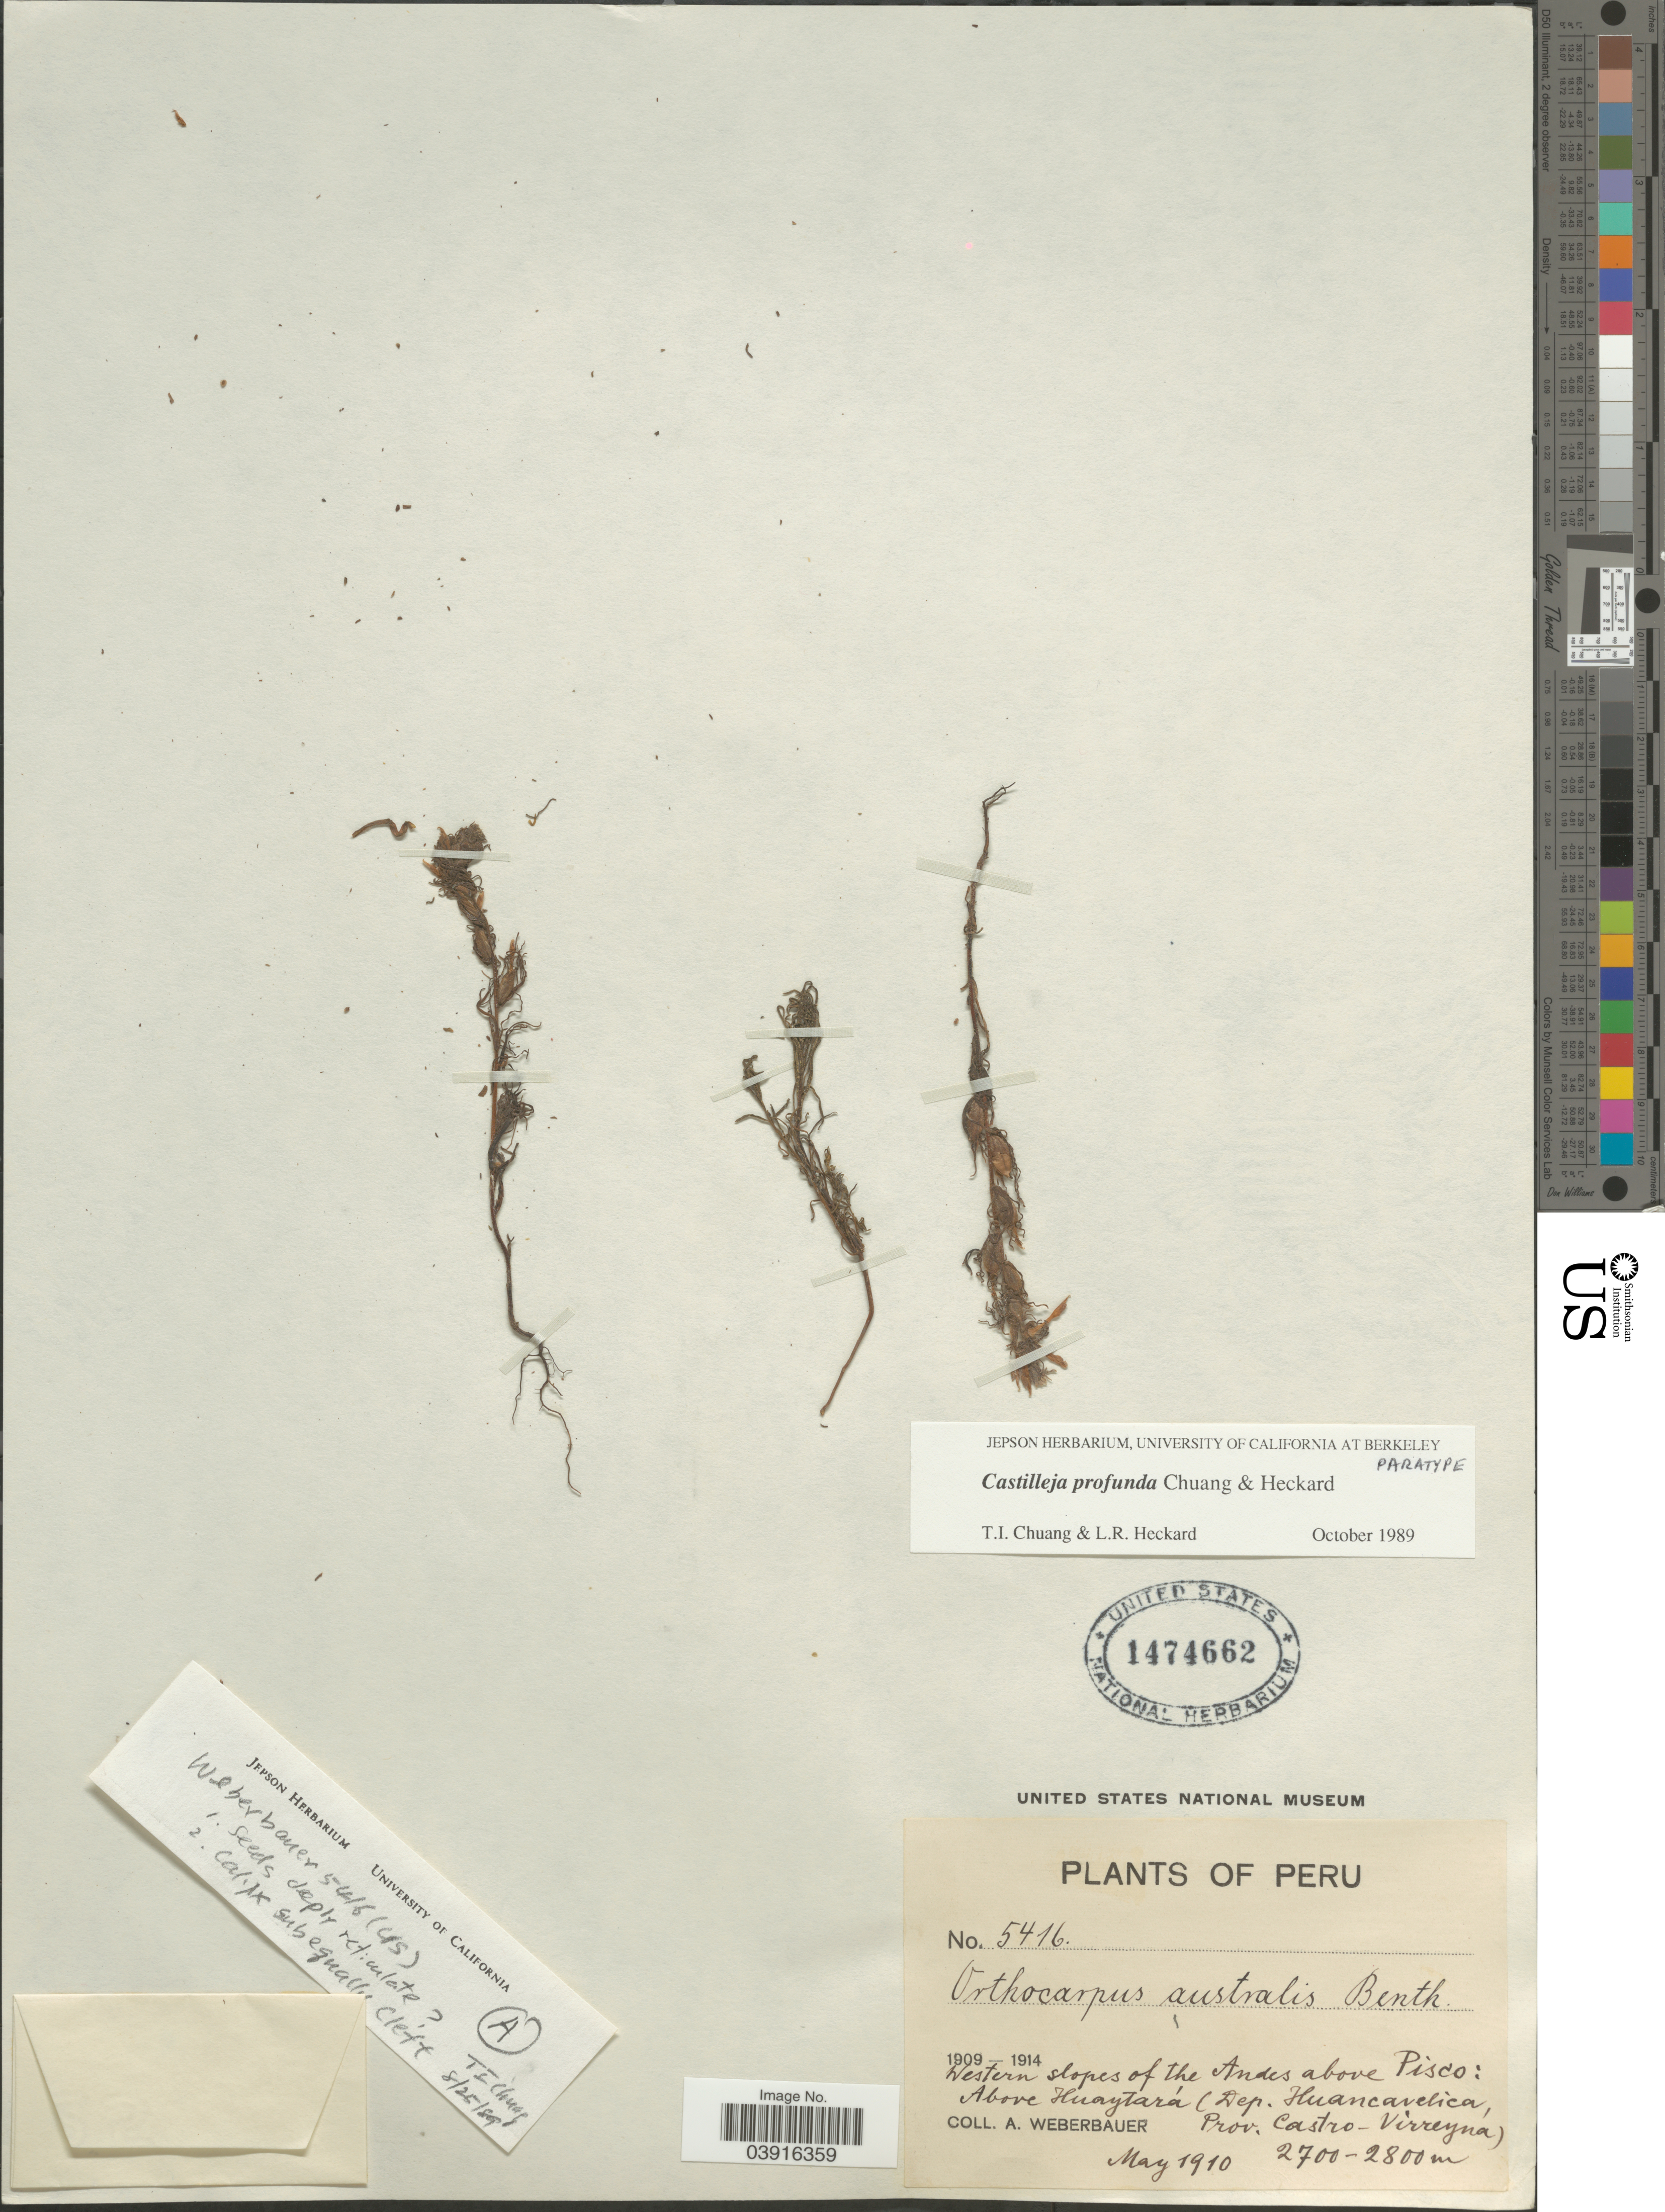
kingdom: Plantae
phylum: Tracheophyta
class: Magnoliopsida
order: Lamiales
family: Orobanchaceae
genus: Castilleja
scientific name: Castilleja profunda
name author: T.I. Chuang & Heckard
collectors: A. Weberbauer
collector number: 5416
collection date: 1910-05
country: Peru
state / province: Huancavelica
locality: Western slopes of the Andes above Pisco: Above Huaytará (Dep. Huancavelica, Prov. Castro-Virreyna).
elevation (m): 2700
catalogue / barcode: US 1474662